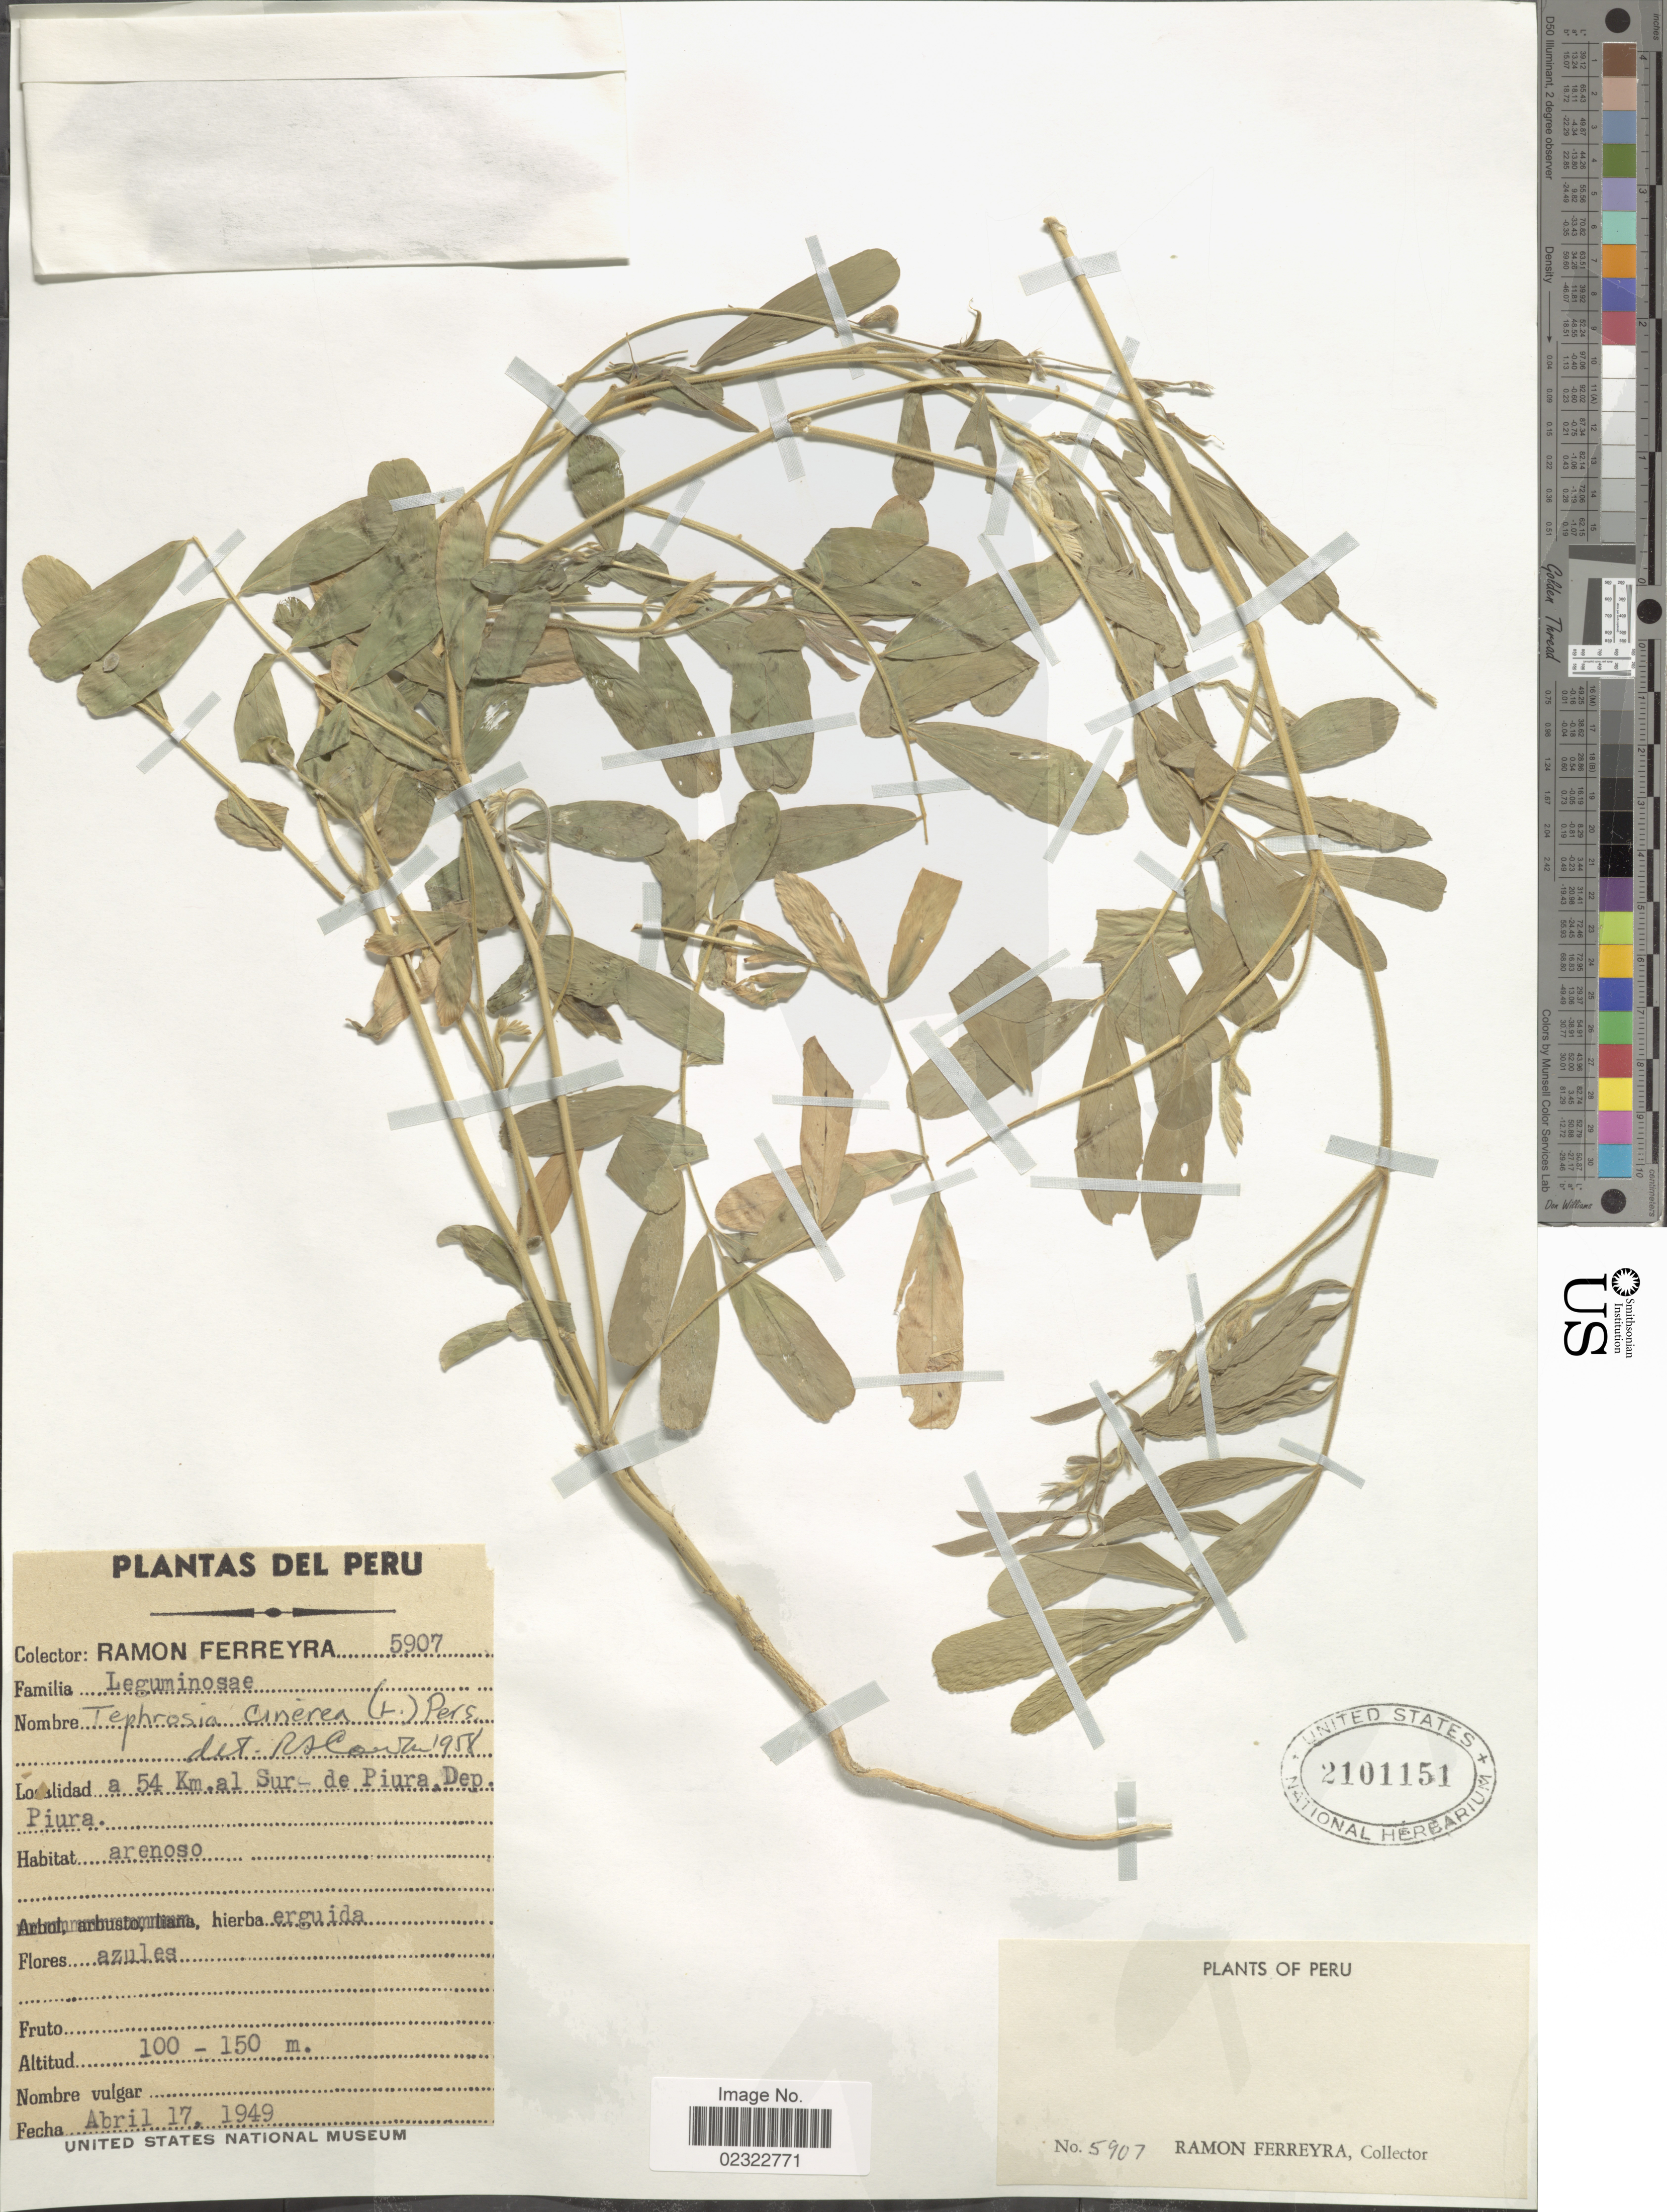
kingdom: Plantae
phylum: Tracheophyta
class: Magnoliopsida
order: Fabales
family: Fabaceae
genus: Tephrosia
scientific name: Tephrosia cinerea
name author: (L.) Pers.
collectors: R. A. Ferreyra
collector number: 5907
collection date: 1949-04-17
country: Peru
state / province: Piura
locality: A 54 Km. al Sur- de Piura. Dep. Piura.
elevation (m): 100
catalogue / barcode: US 2101151